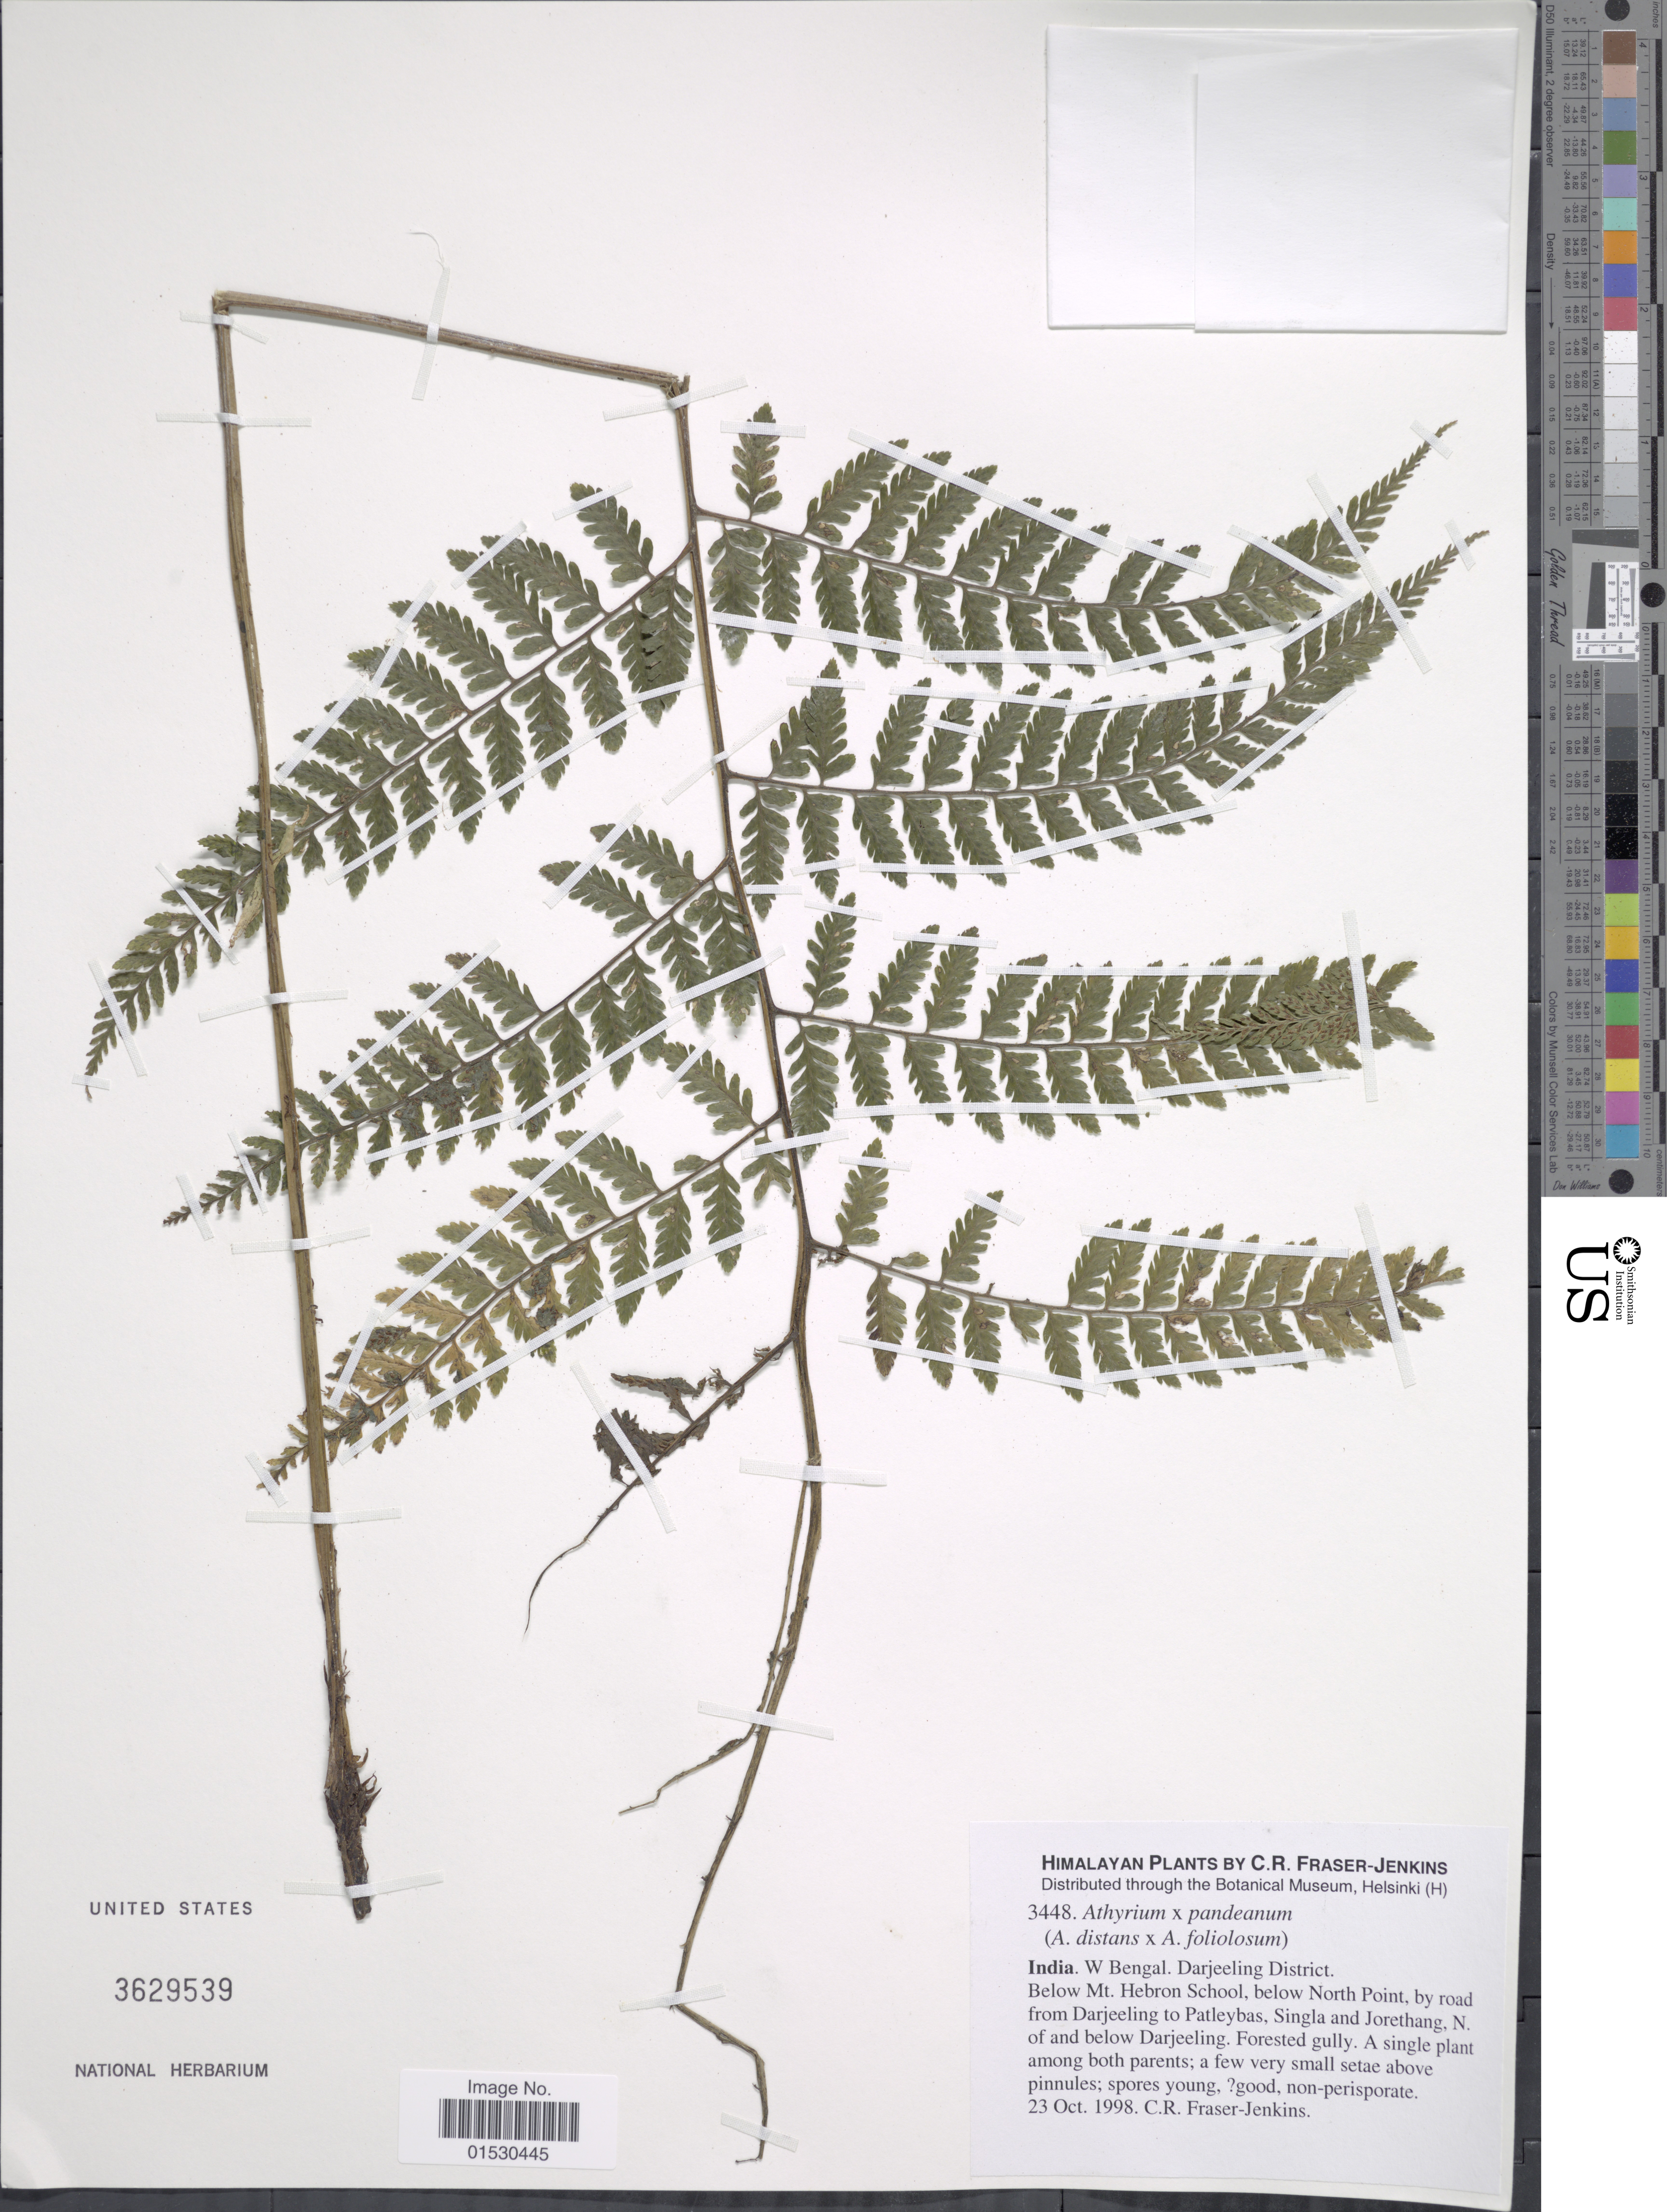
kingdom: Plantae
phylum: Tracheophyta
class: Polypodiopsida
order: Polypodiales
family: Athyriaceae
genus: Athyrium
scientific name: Athyrium x pandeanum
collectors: C. R. Fraser-Jenkins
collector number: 348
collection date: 1998-10-23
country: India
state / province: West Bengal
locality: Darjeeling District. Below Mt. Hebron School, below North Point, by road from Darjeeling to Patleybas, Singla and Jorethang, N. of and below Darjeeling. Forested gully. A singe plant among both parents; a few very small setae above pinnules; spores young, good, non-Perisporate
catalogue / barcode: US 3629539